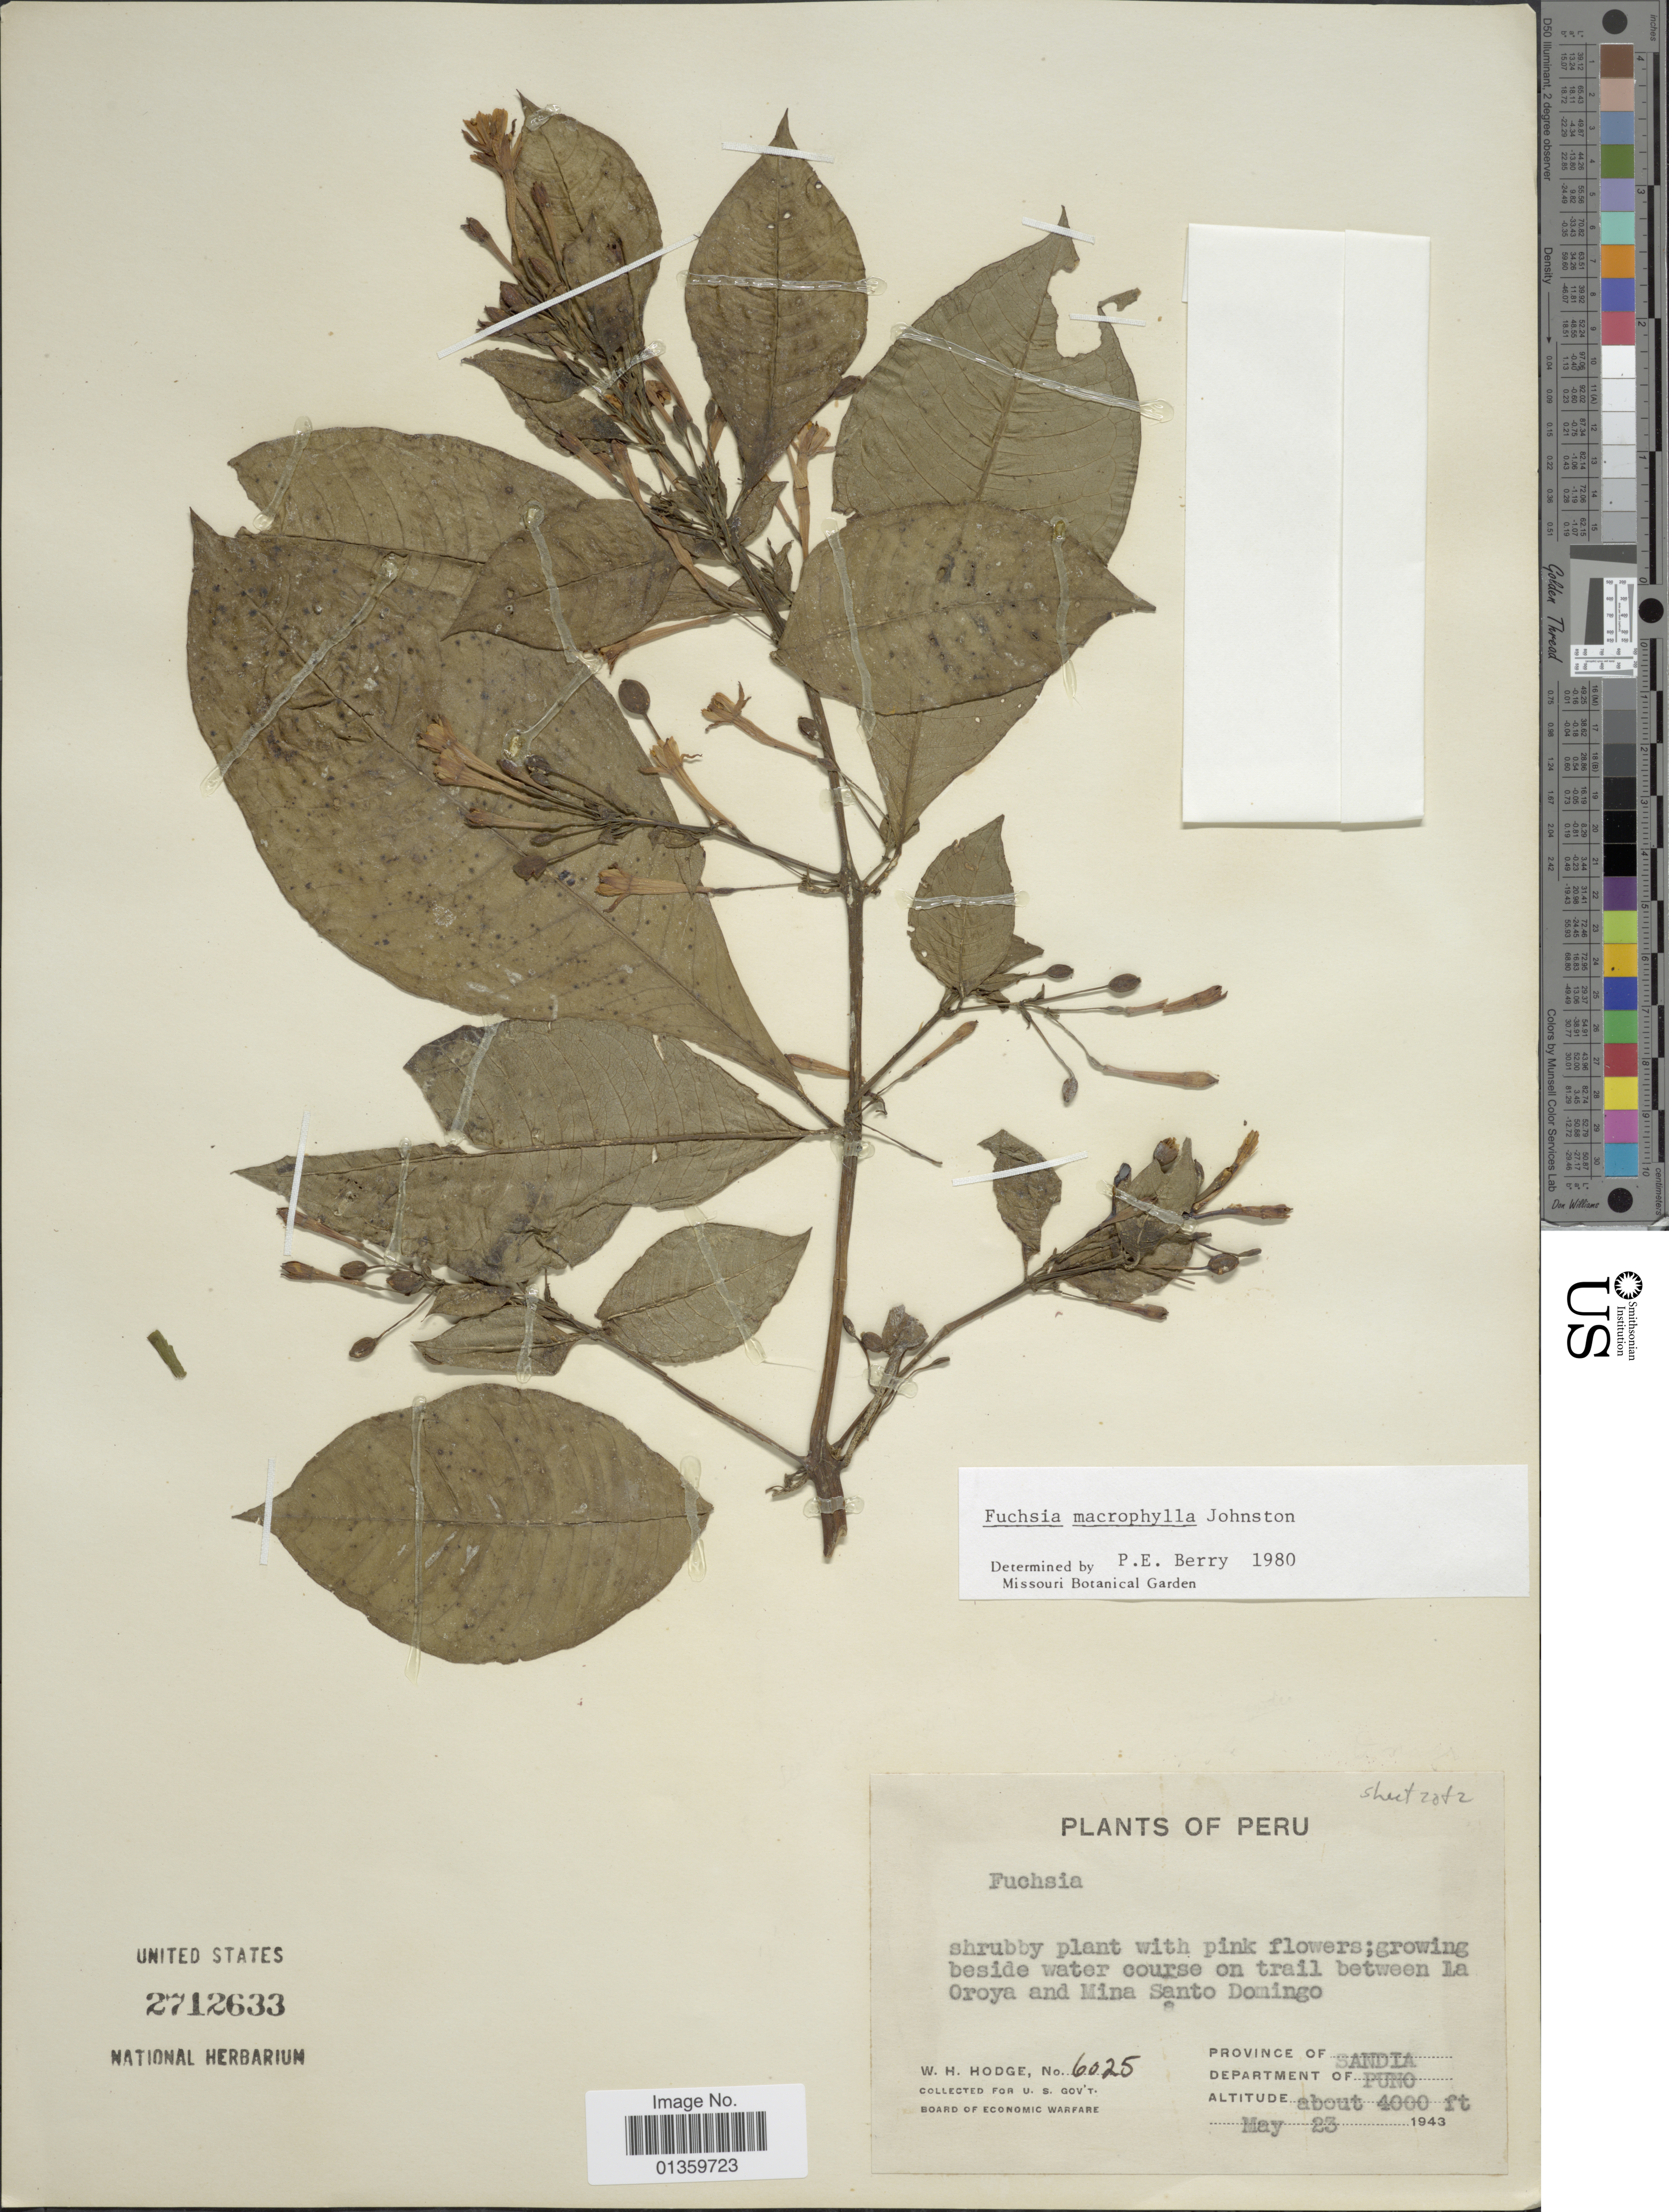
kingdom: Plantae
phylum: Tracheophyta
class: Magnoliopsida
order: Myrtales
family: Onagraceae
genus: Fuchsia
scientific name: Fuchsia macrophylla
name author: I.M. Johnst.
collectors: W. Hodge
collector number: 6025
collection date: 1943-05-23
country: Peru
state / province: Puno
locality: On trail between La Oroya and Mina Santa Domingo, Province of Sandia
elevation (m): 1219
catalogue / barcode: US 2712633